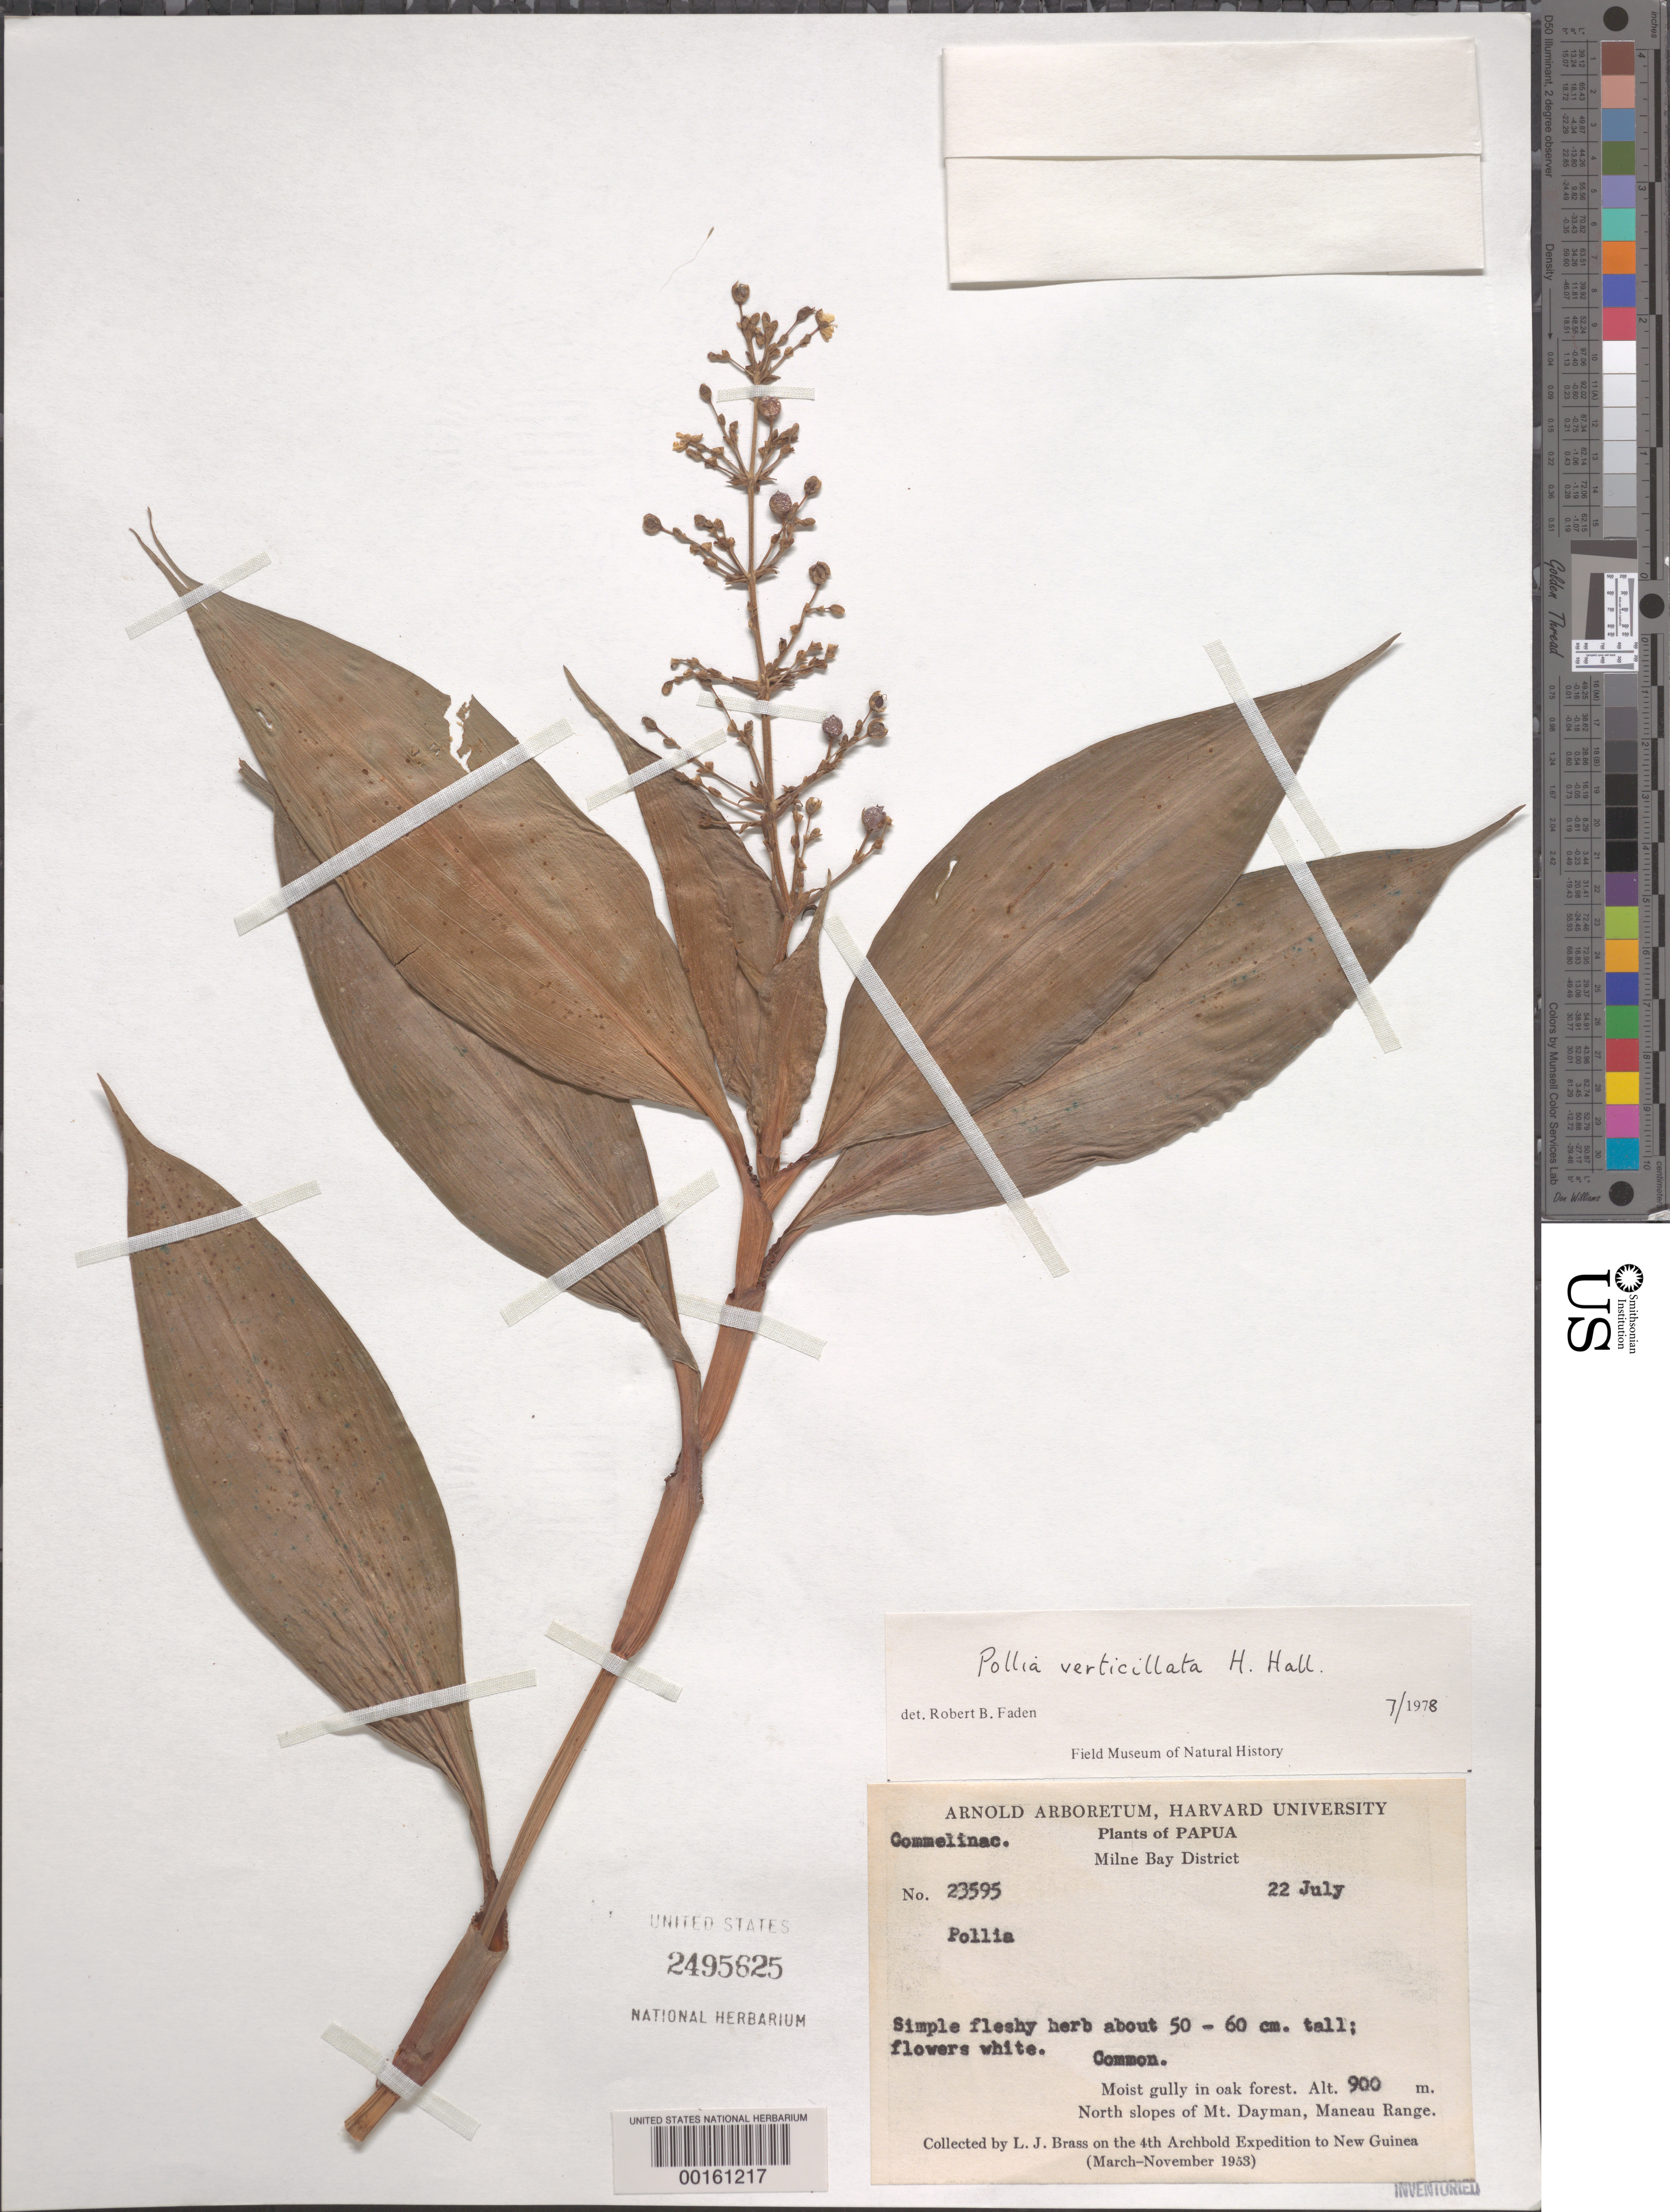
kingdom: Plantae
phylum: Tracheophyta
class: Liliopsida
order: Commelinales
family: Commelinaceae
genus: Pollia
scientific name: Pollia verticillata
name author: Hallier f.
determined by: Faden, Robert B., (US), Smithsonian Institution - National Museum of Natural History (UNITED STATES)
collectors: L. J. Brass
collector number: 23595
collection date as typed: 22 Jul 1953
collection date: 1953-07-22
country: Papua New Guinea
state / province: Milne Bay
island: New Guinea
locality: N slopes of mt. dayman, maneau range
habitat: Moist gully in oak forest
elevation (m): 900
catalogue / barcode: US 2495625